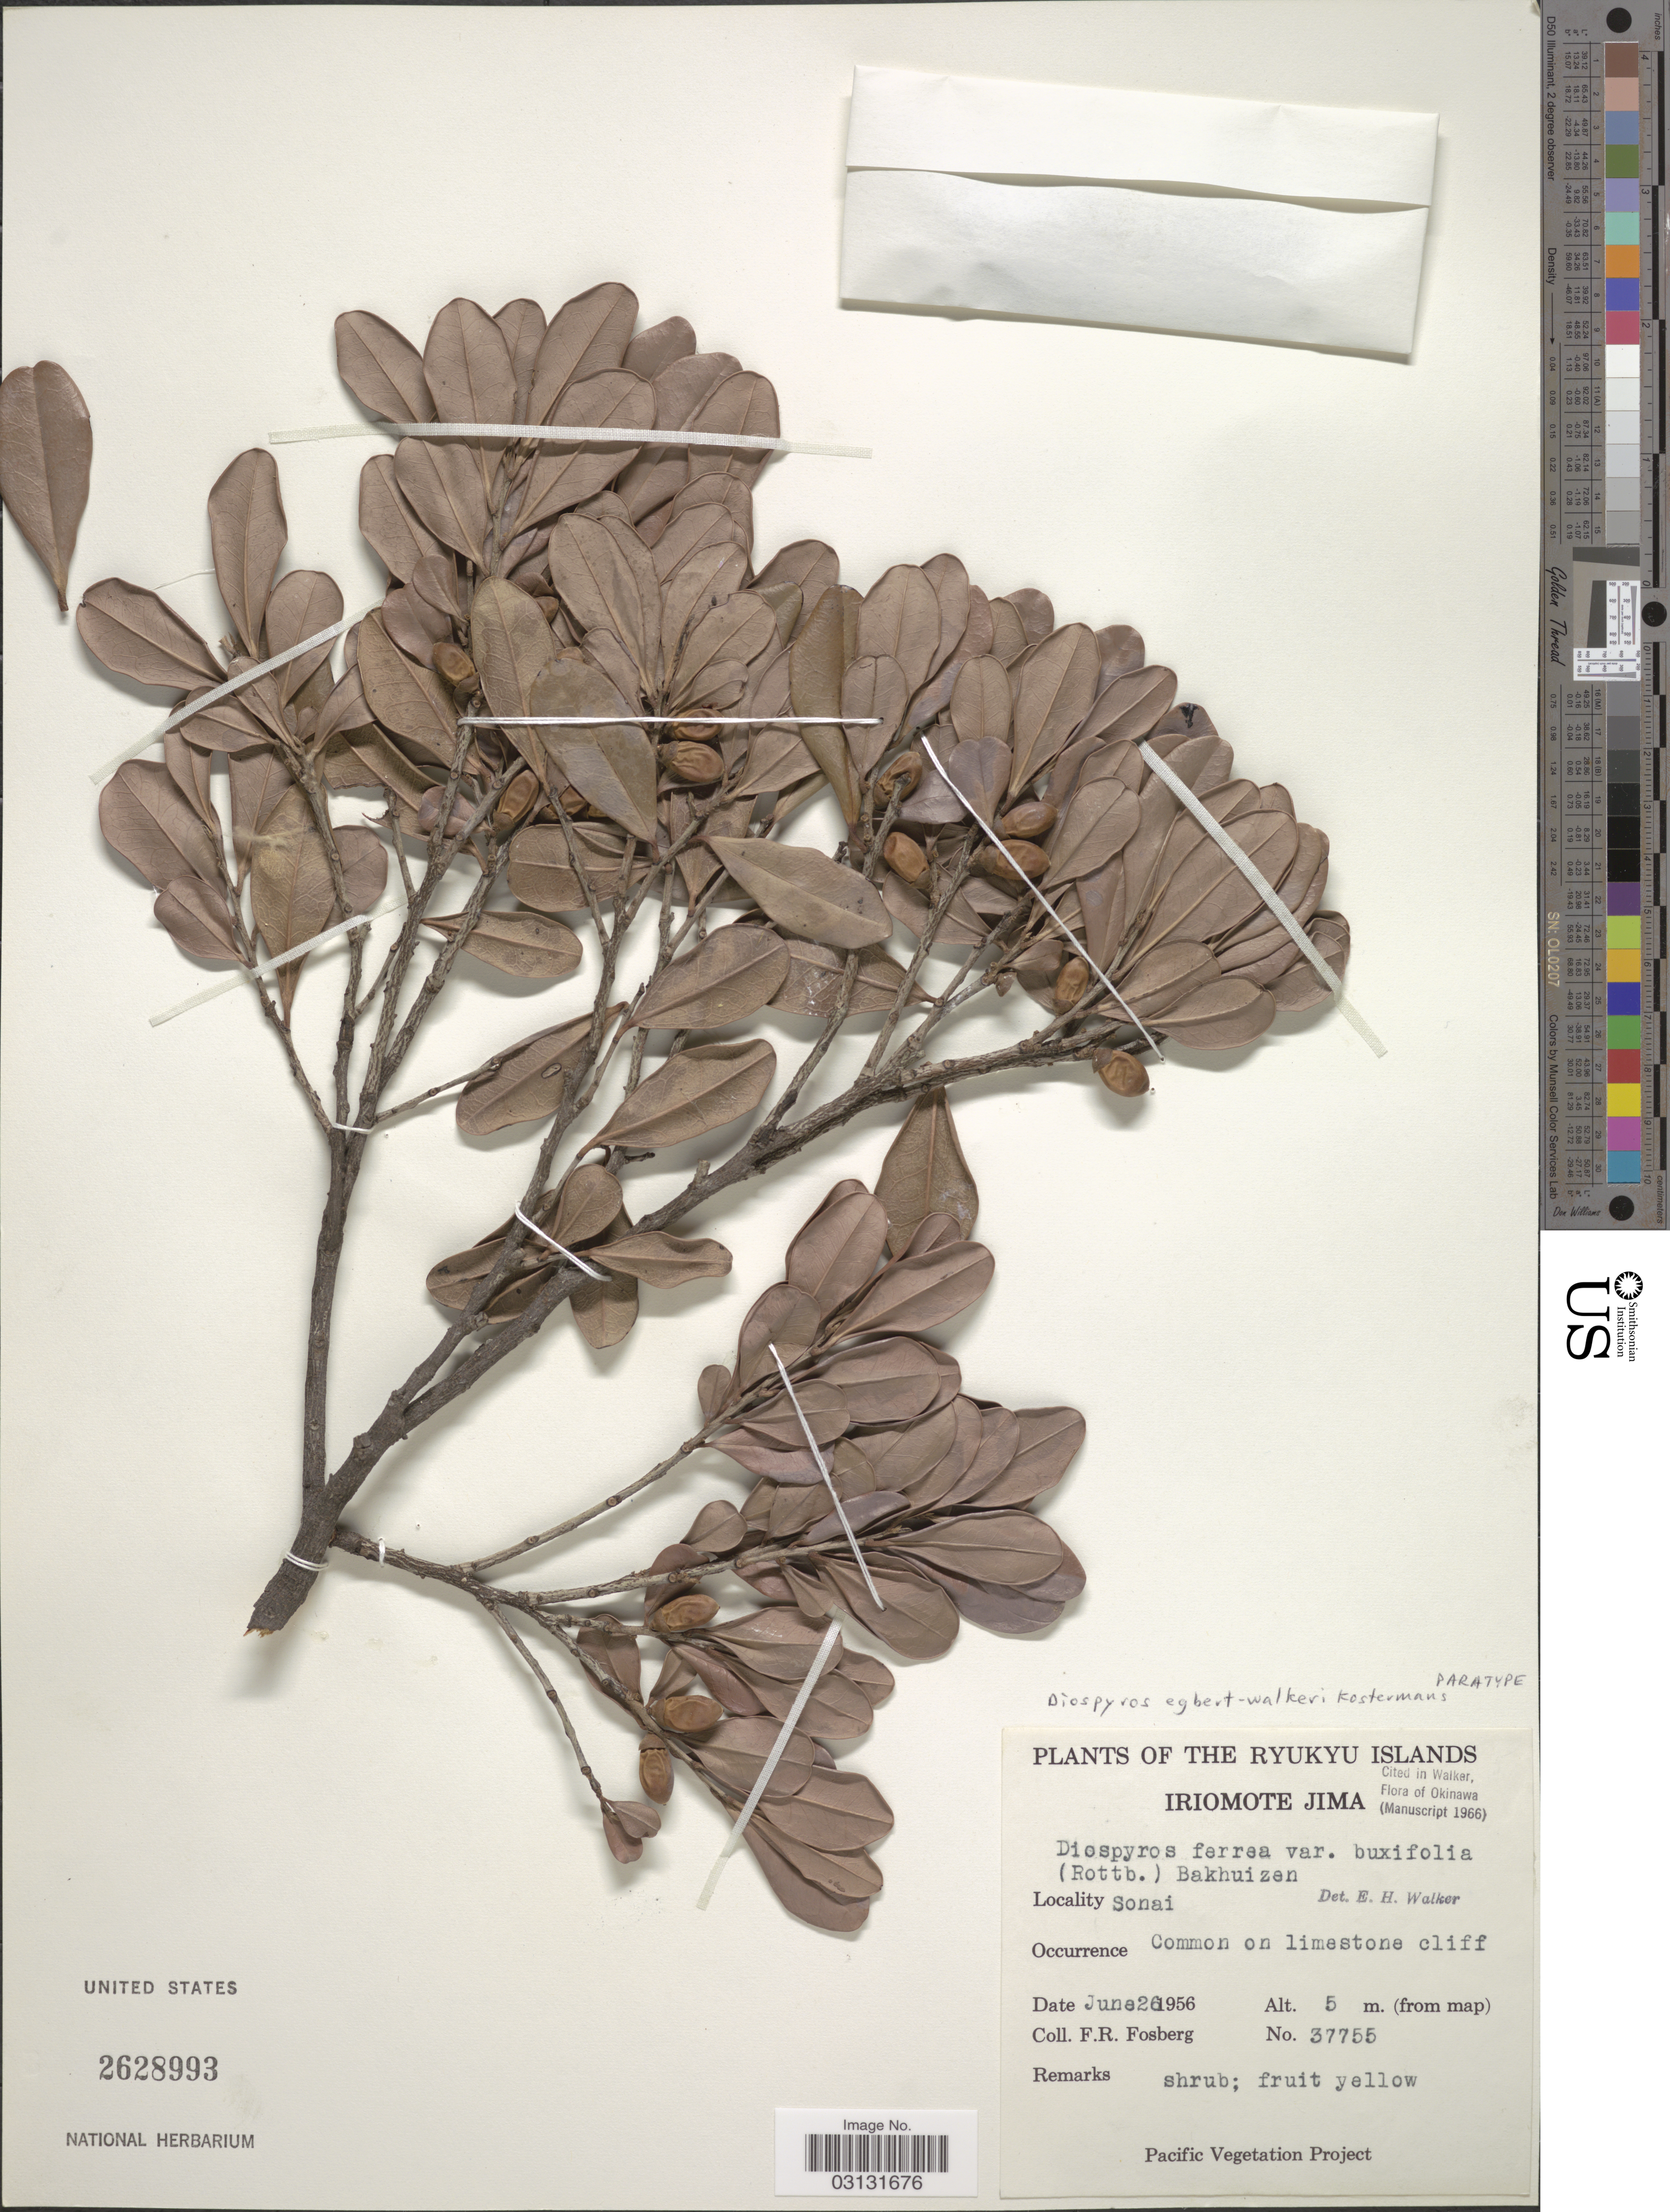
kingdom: Plantae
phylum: Tracheophyta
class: Magnoliopsida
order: Ericales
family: Ebenaceae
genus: Diospyros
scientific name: Diospyros egbert-walkeri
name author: Kosterm.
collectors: F. R. Fosberg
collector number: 37755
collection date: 1956-06-26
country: Japan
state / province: Okinawa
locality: The Ryukyu Islands. Iriomote Jima. Sonai.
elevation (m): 5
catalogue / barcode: US 2628993